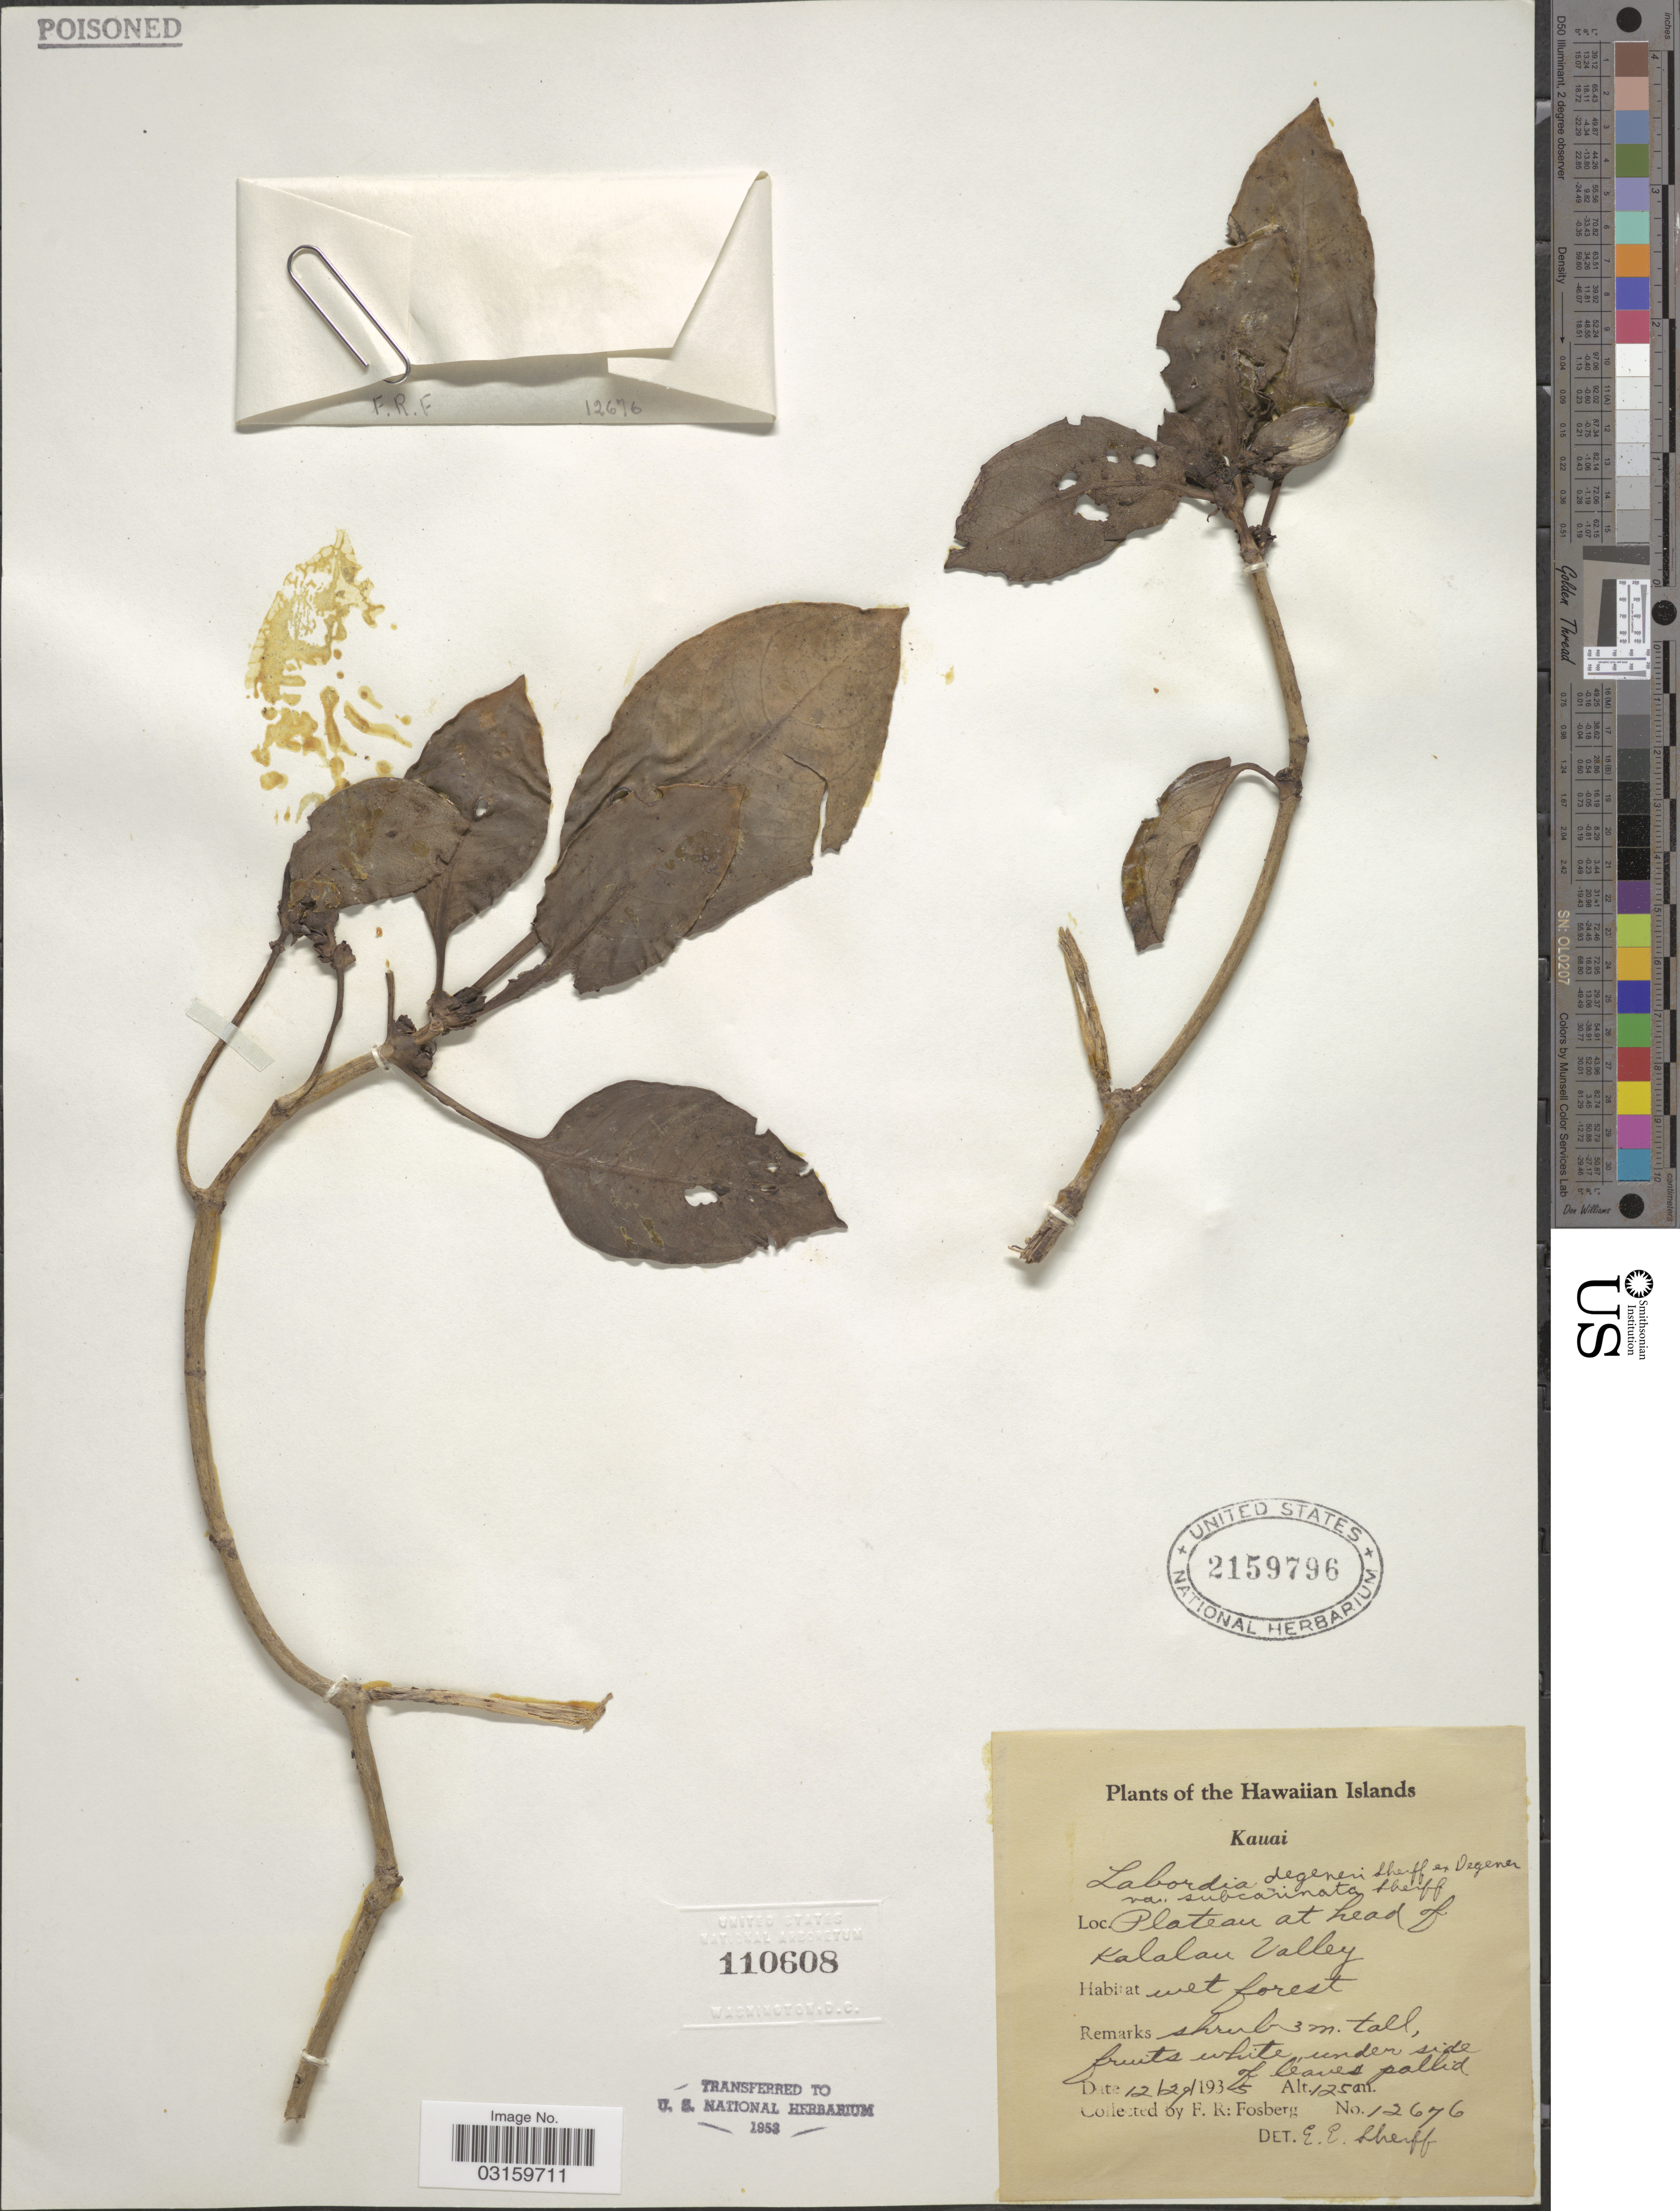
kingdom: Plantae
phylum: Tracheophyta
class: Magnoliopsida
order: Gentianales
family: Loganiaceae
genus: Geniostoma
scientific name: Geniostoma degeneri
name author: (Sherff) Byng & Christenh.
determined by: Wagner, W. L., (BOT), Smithsonian Institution - National Museum of Natural History (UNITED STATES)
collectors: F. R. Fosberg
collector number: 12676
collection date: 1935-12-29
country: United States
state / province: Hawaii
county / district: Kauai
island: Kaua'i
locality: Hawaiian Islands, Kauai, Plateau at head of Kalalau Valley.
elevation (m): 1250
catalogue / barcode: US 2159796